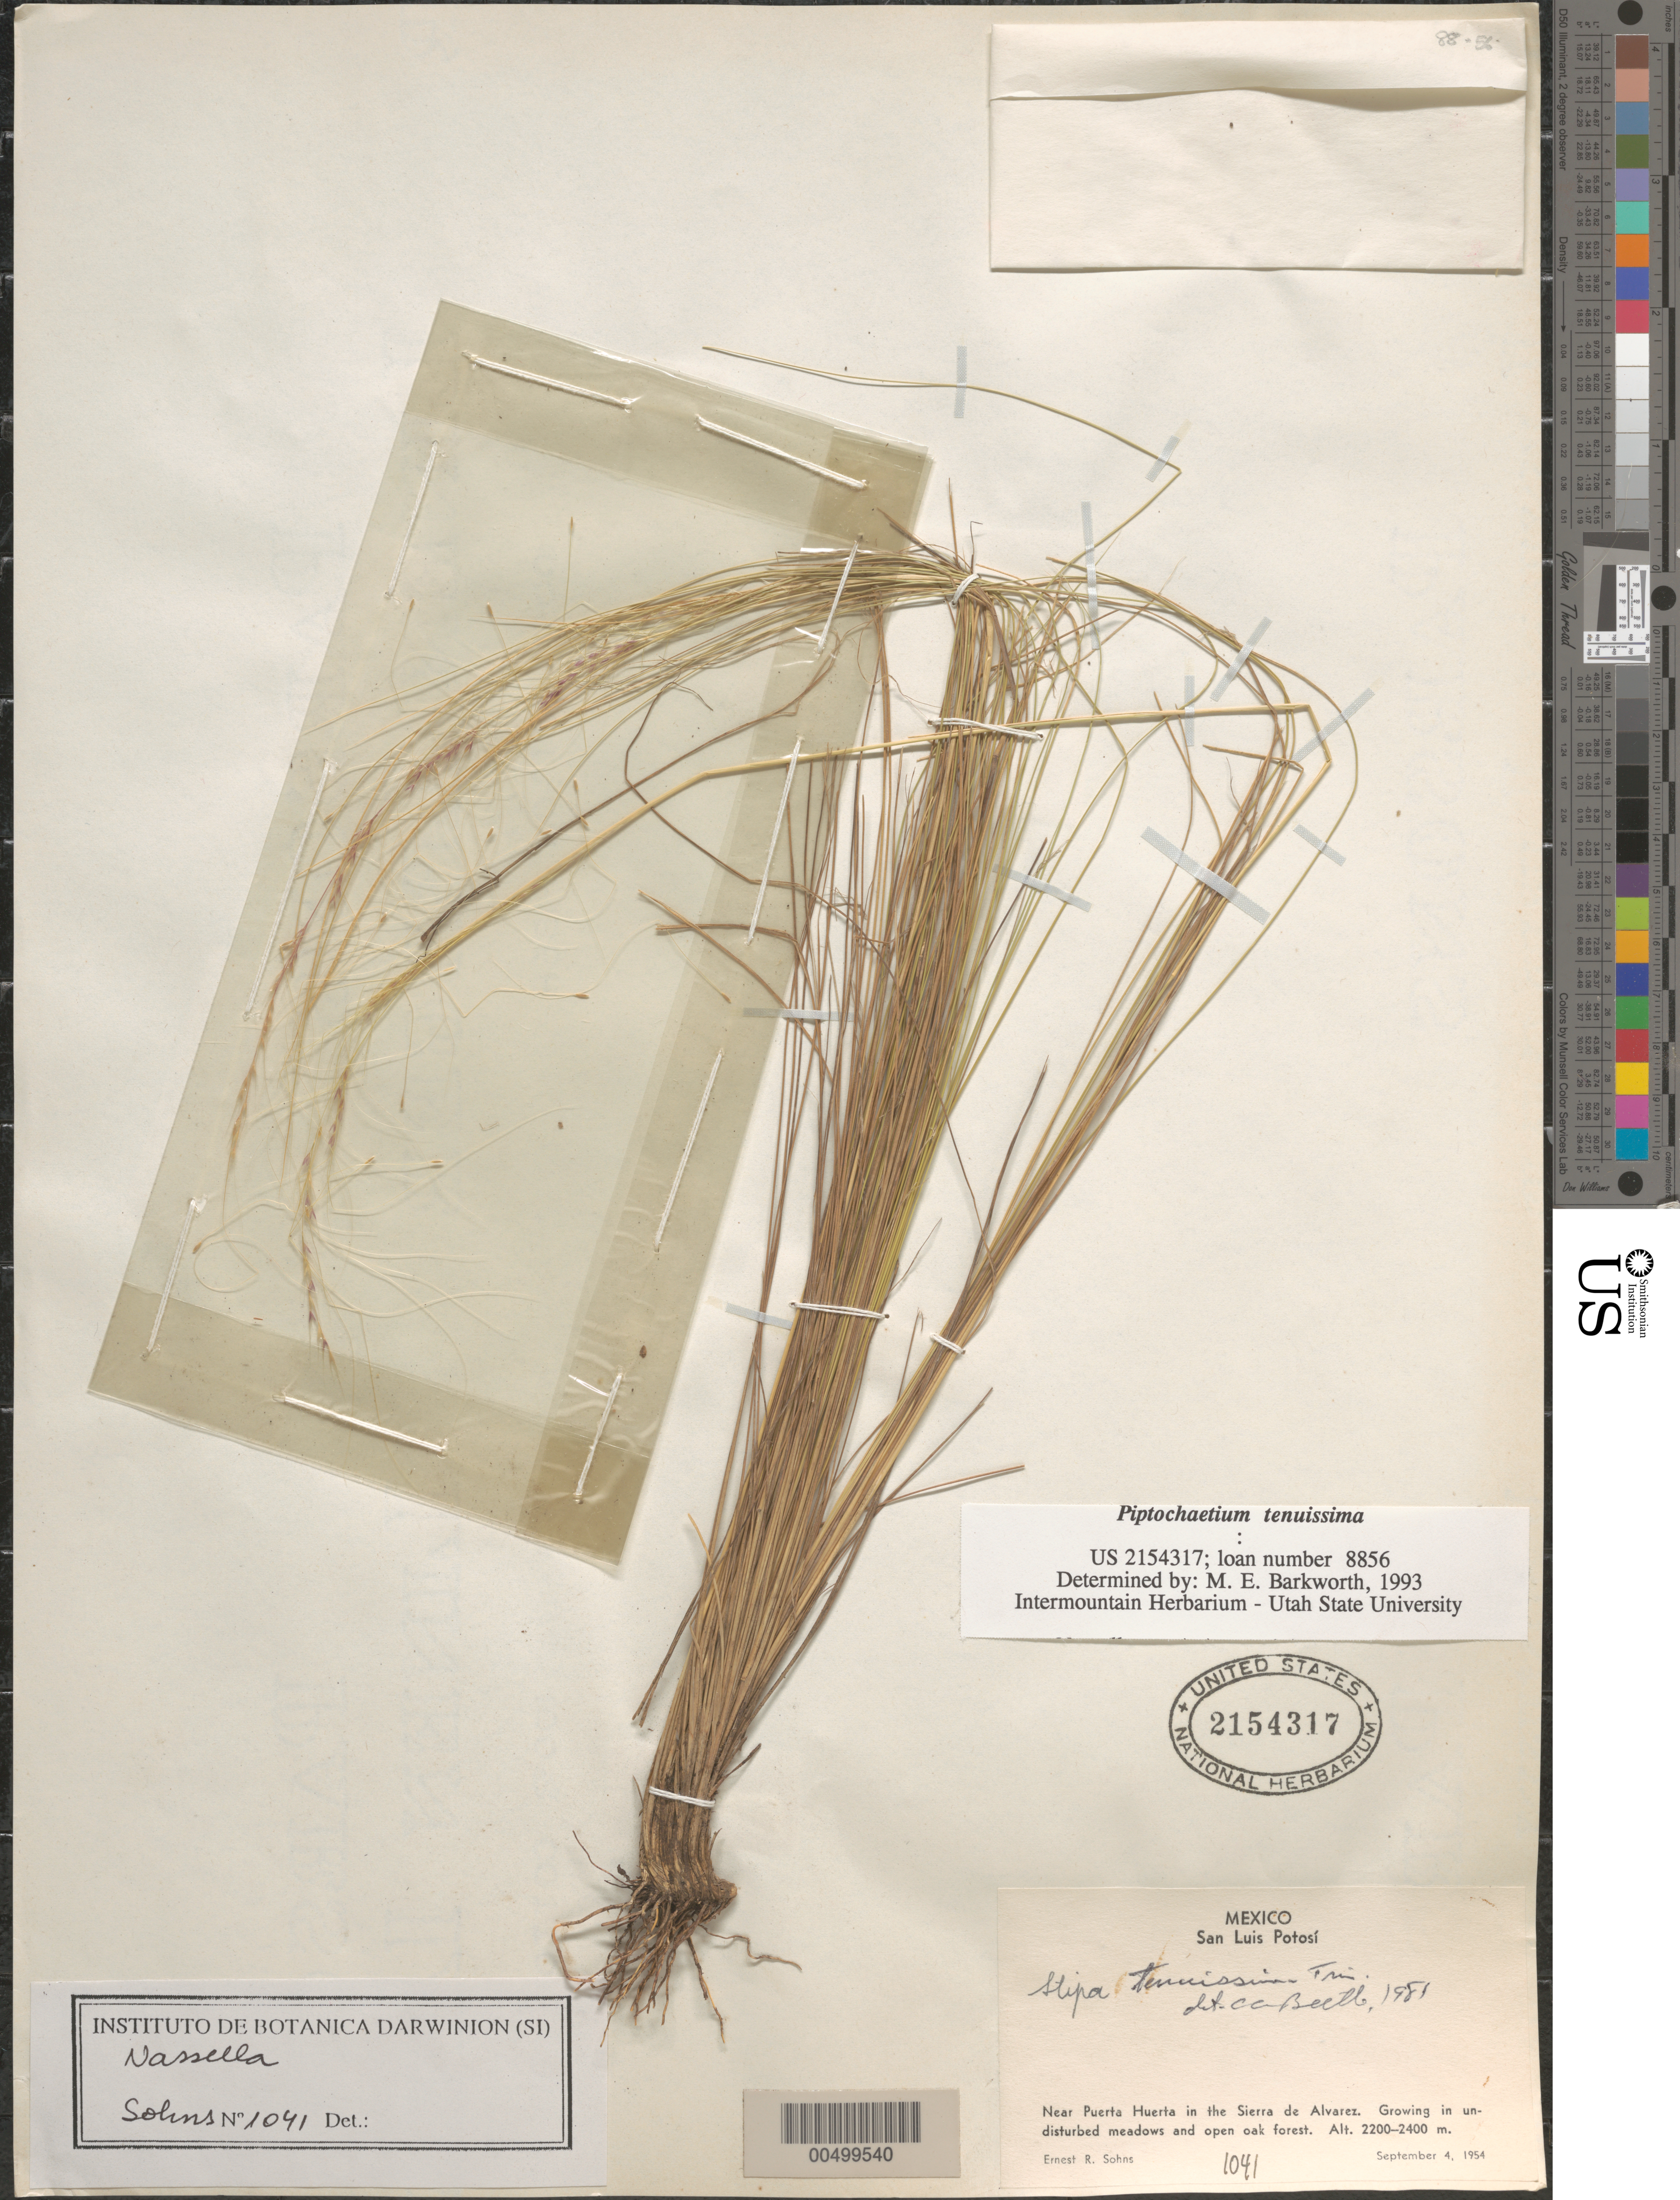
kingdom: Plantae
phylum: Tracheophyta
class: Liliopsida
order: Poales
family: Poaceae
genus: Piptochaetium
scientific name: Piptochaetium tenuissima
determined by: Barkworth, M. E.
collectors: E. R. Sohns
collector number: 1041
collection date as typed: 4 Sep 1954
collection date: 1954-09-04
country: Mexico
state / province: San Luis Potosi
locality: Near Puerta Huerta in the Sierra de Alvarez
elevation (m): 2200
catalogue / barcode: US 2154317